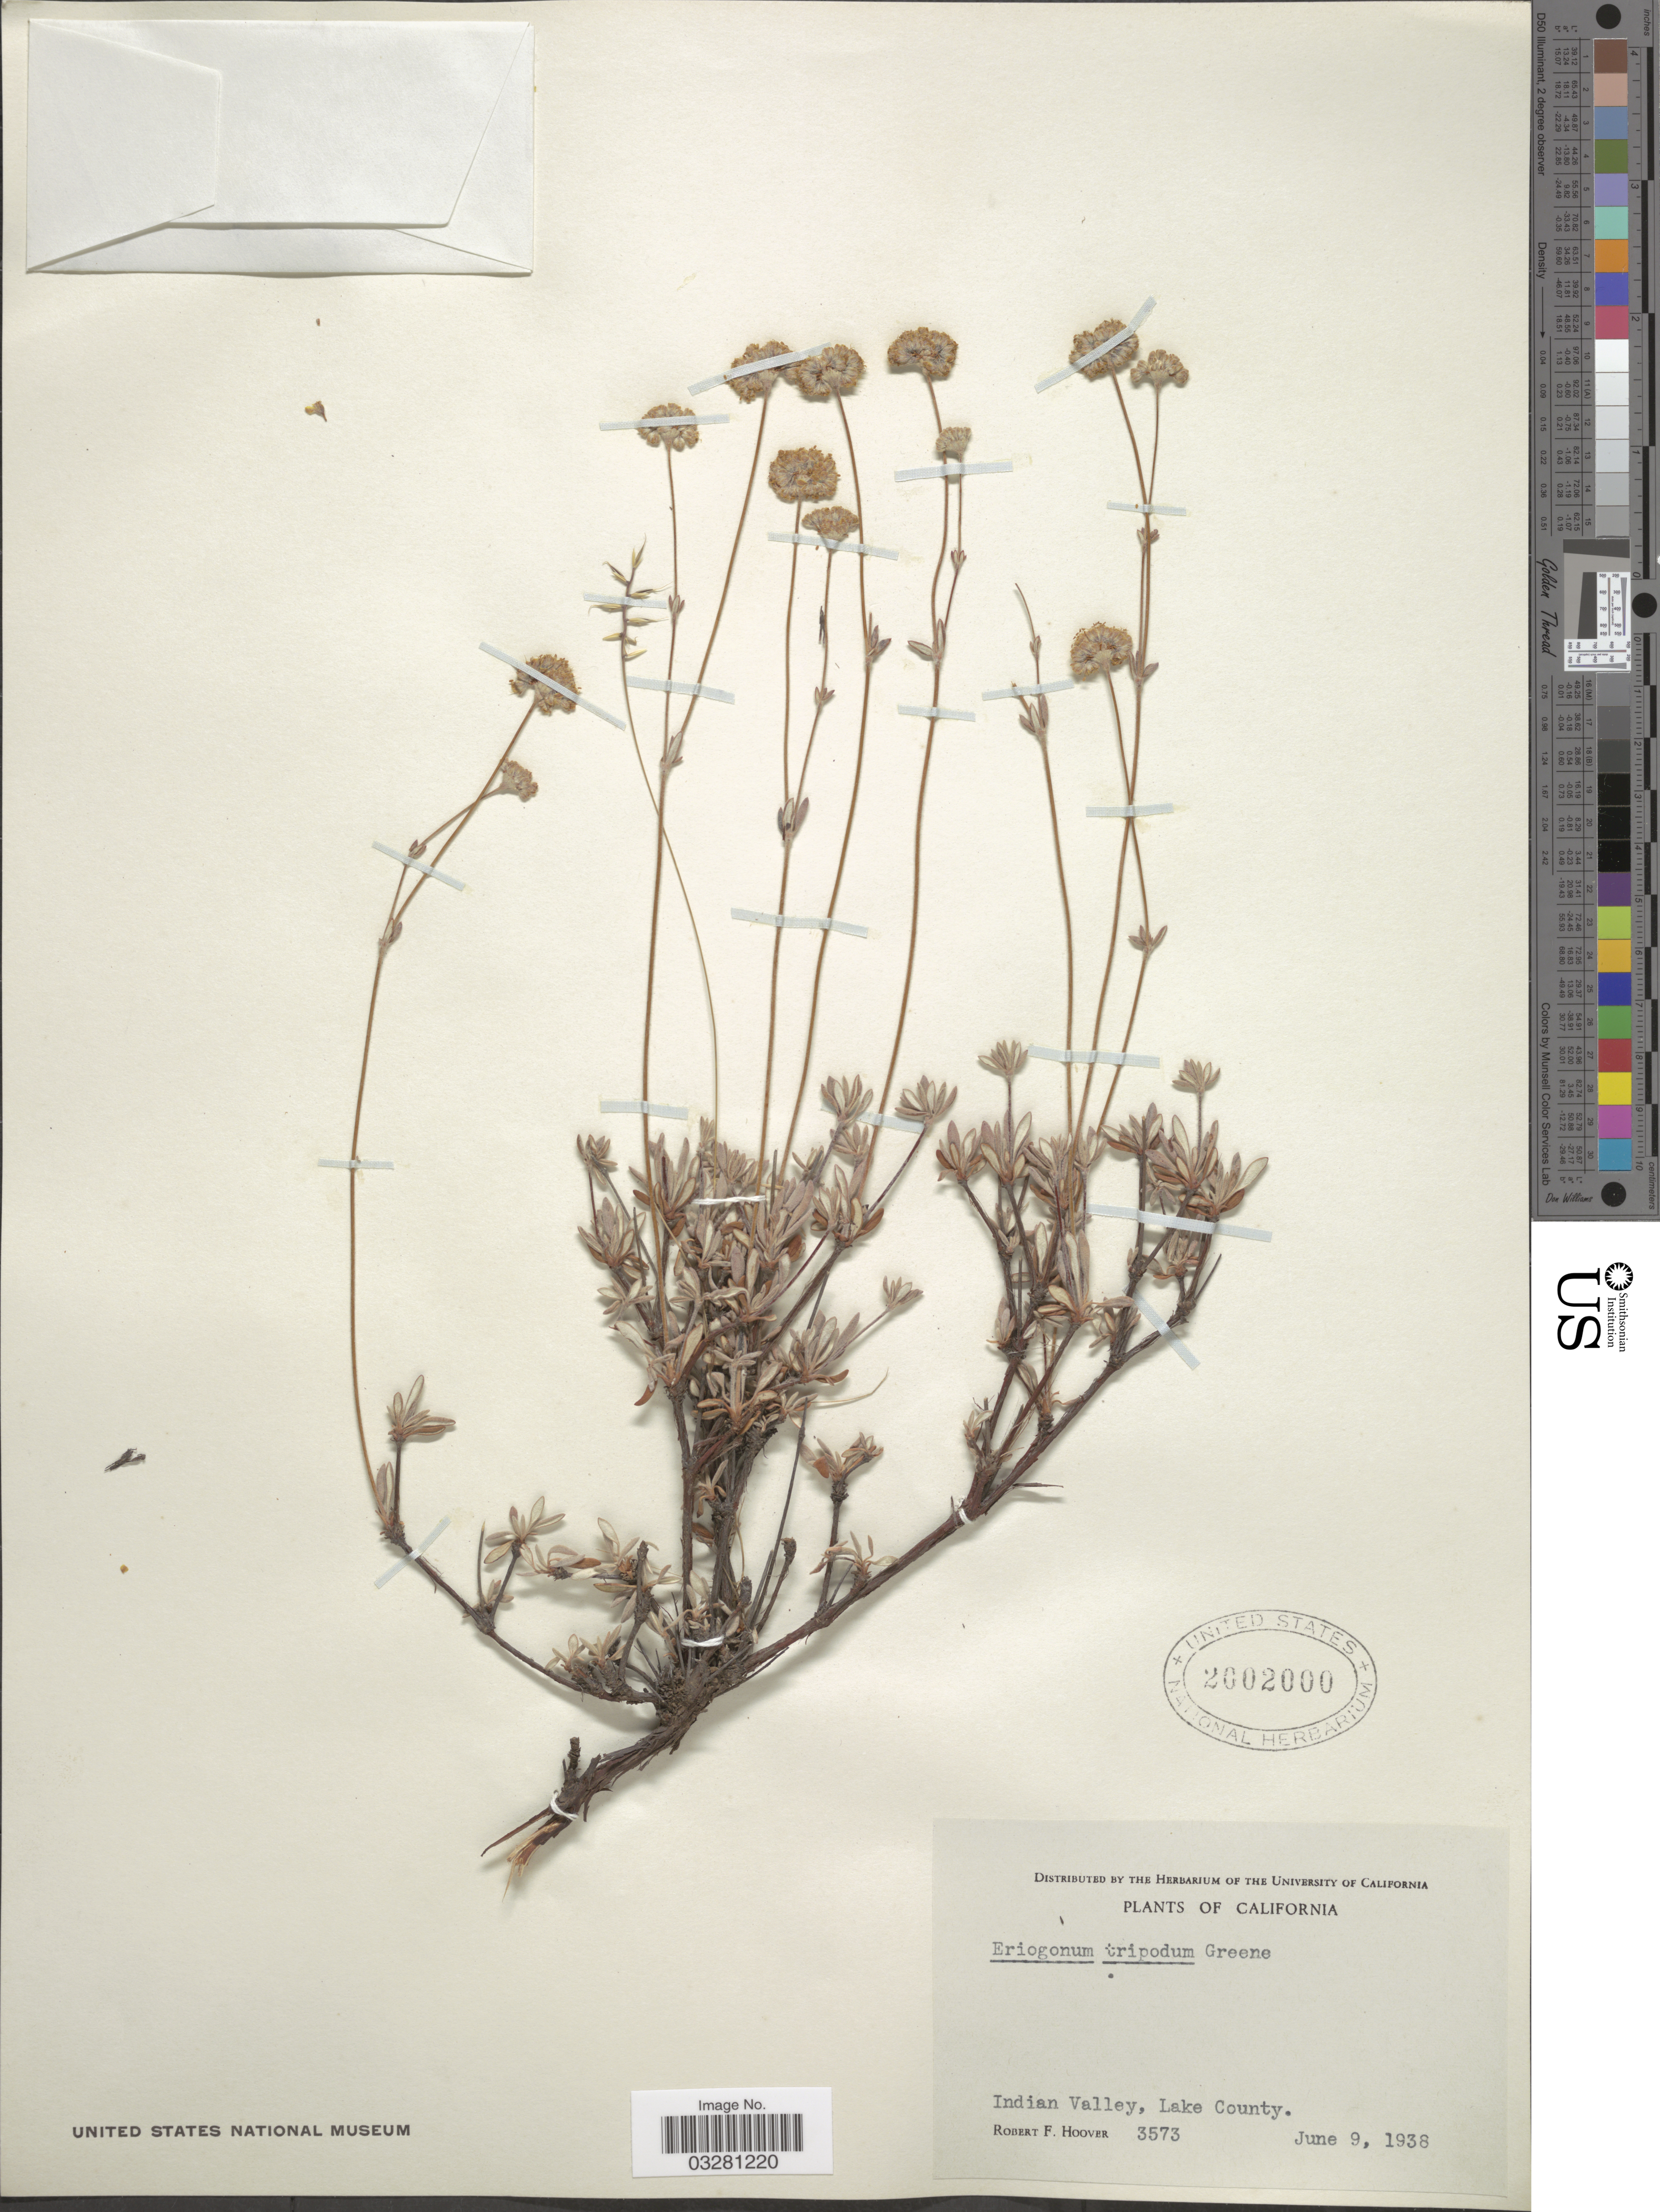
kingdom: Plantae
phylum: Tracheophyta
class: Magnoliopsida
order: Caryophyllales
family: Polygonaceae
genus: Eriogonum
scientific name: Eriogonum tripodum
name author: Greene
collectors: R. F. Hoover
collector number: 3573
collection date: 1938-06-09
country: United States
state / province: California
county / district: Lake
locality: Indian Valley, Lake County.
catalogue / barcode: US 2002000